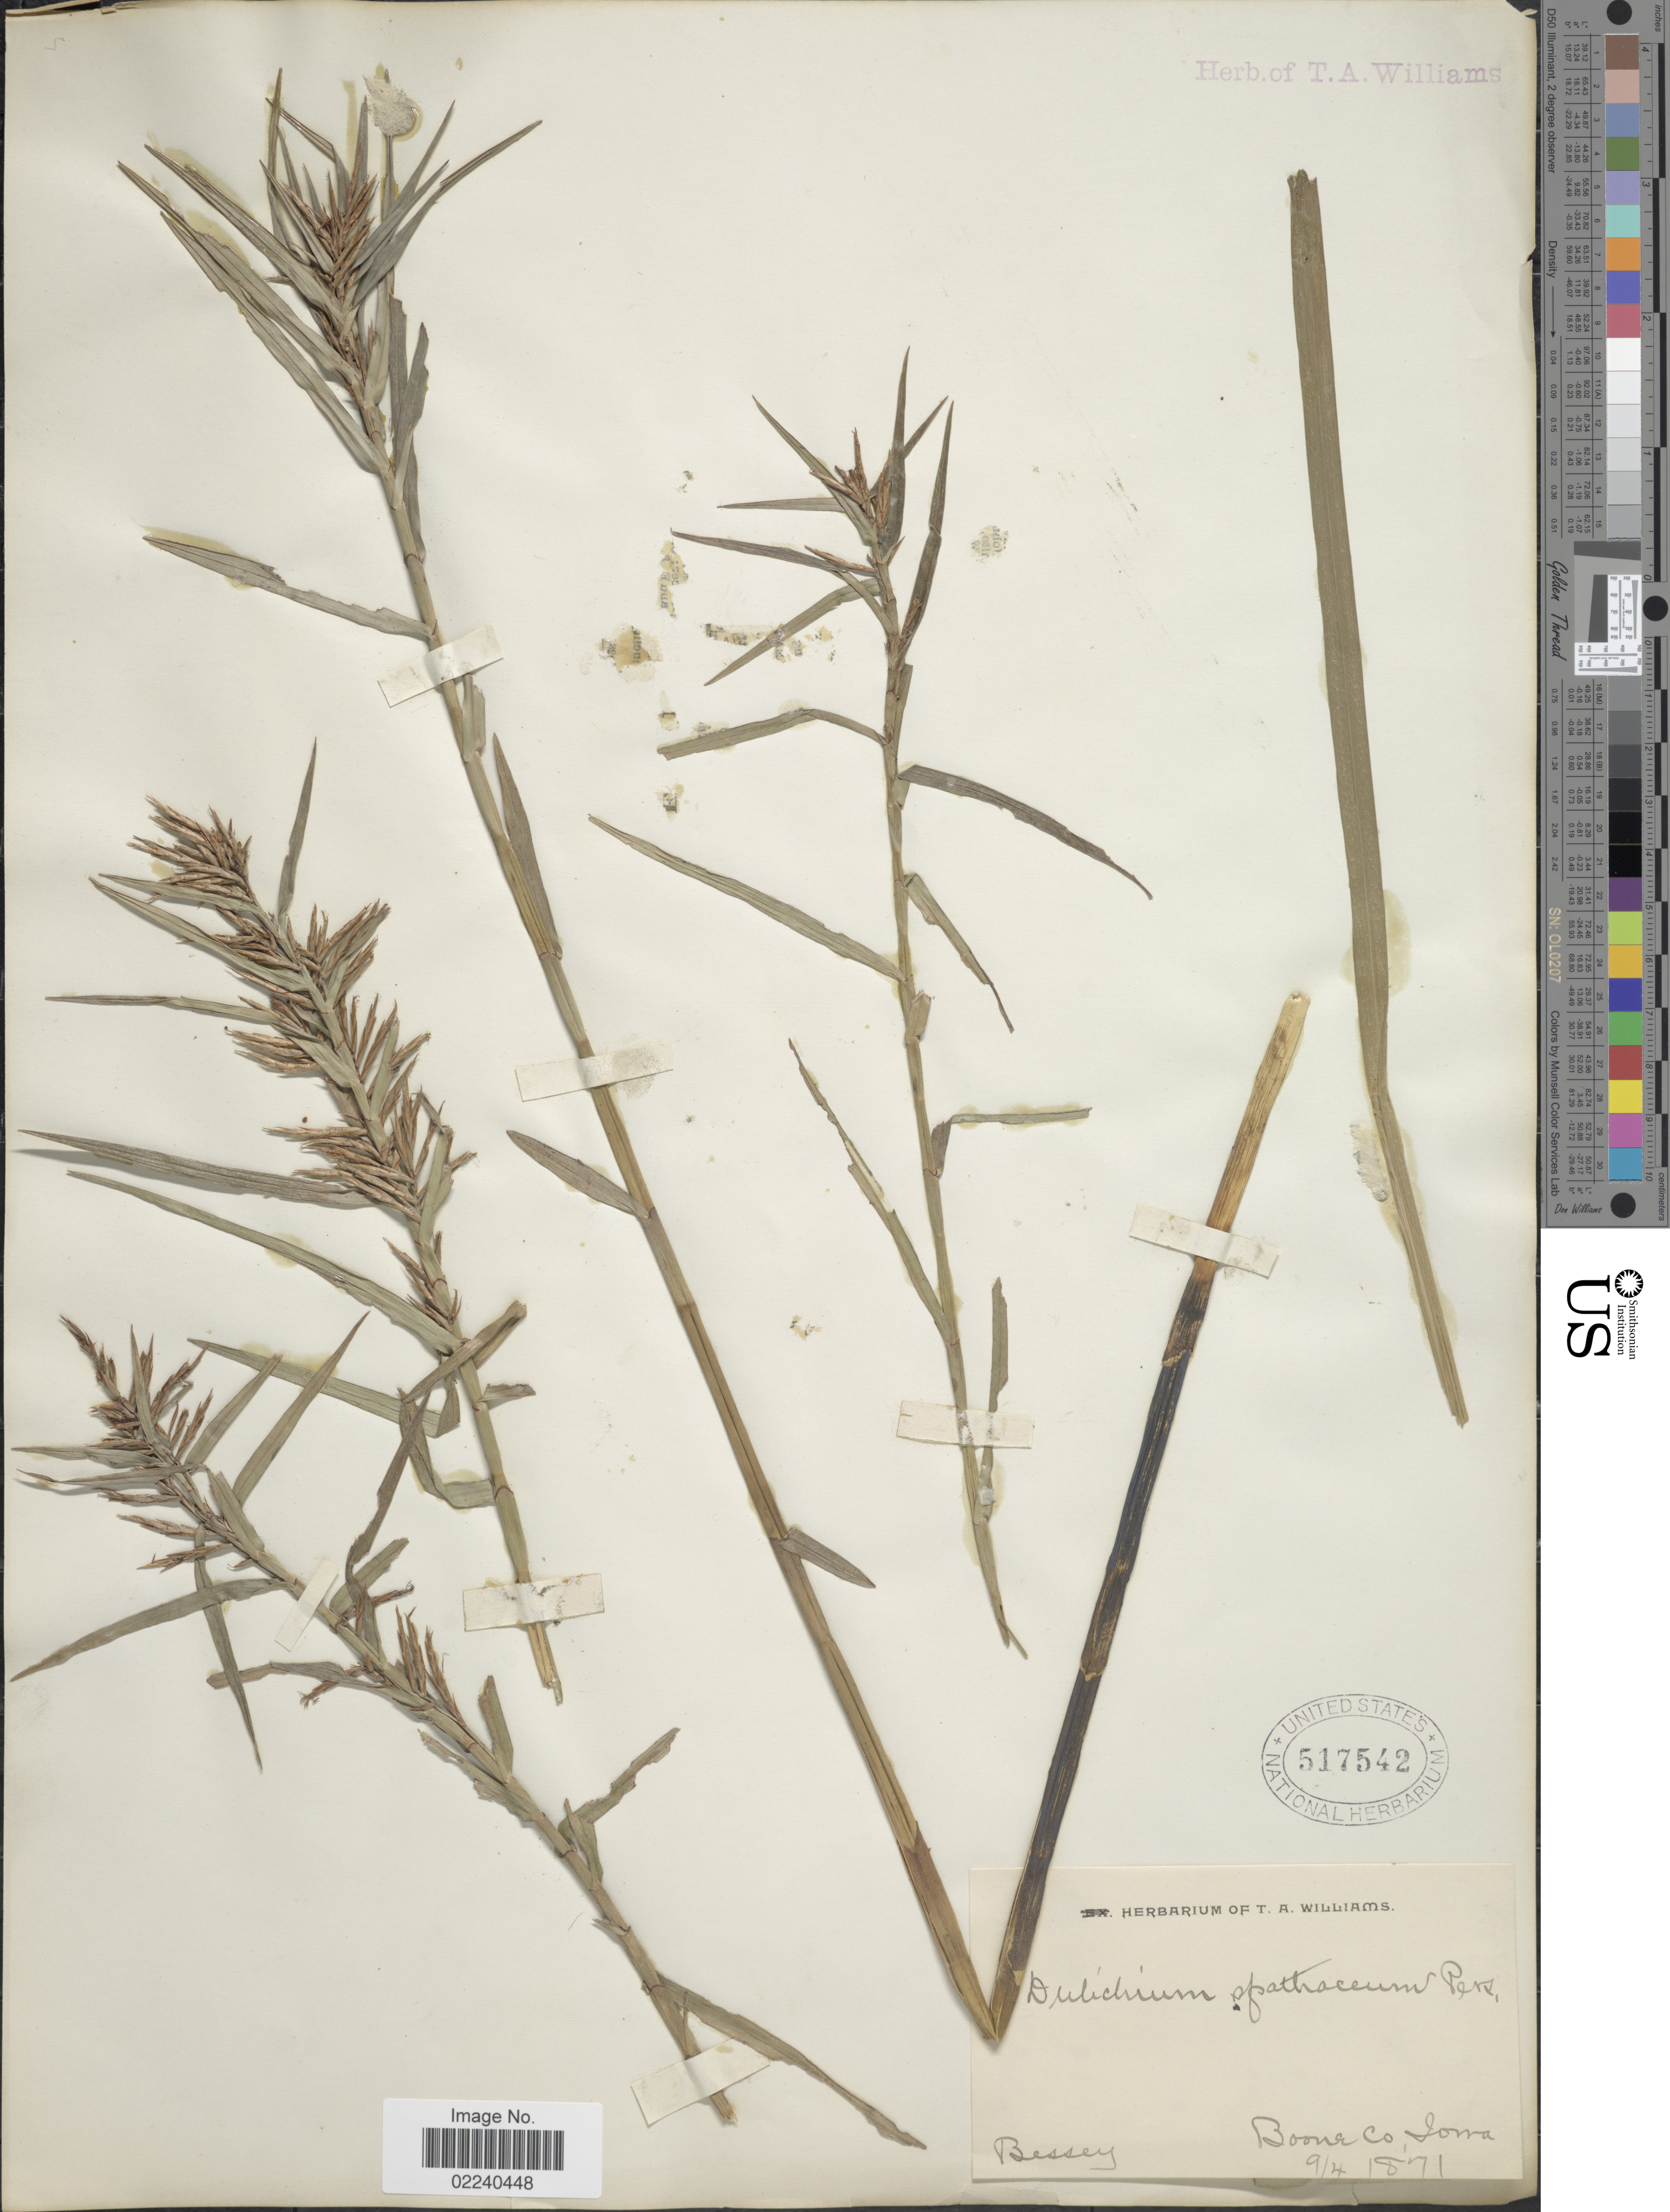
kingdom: Plantae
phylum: Tracheophyta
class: Liliopsida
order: Poales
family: Cyperaceae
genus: Dulichium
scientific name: Dulichium arundinaceum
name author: (L.) Britton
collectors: -. Bessey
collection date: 1871-09-04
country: United States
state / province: Iowa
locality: Boone Co.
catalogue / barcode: US 517542